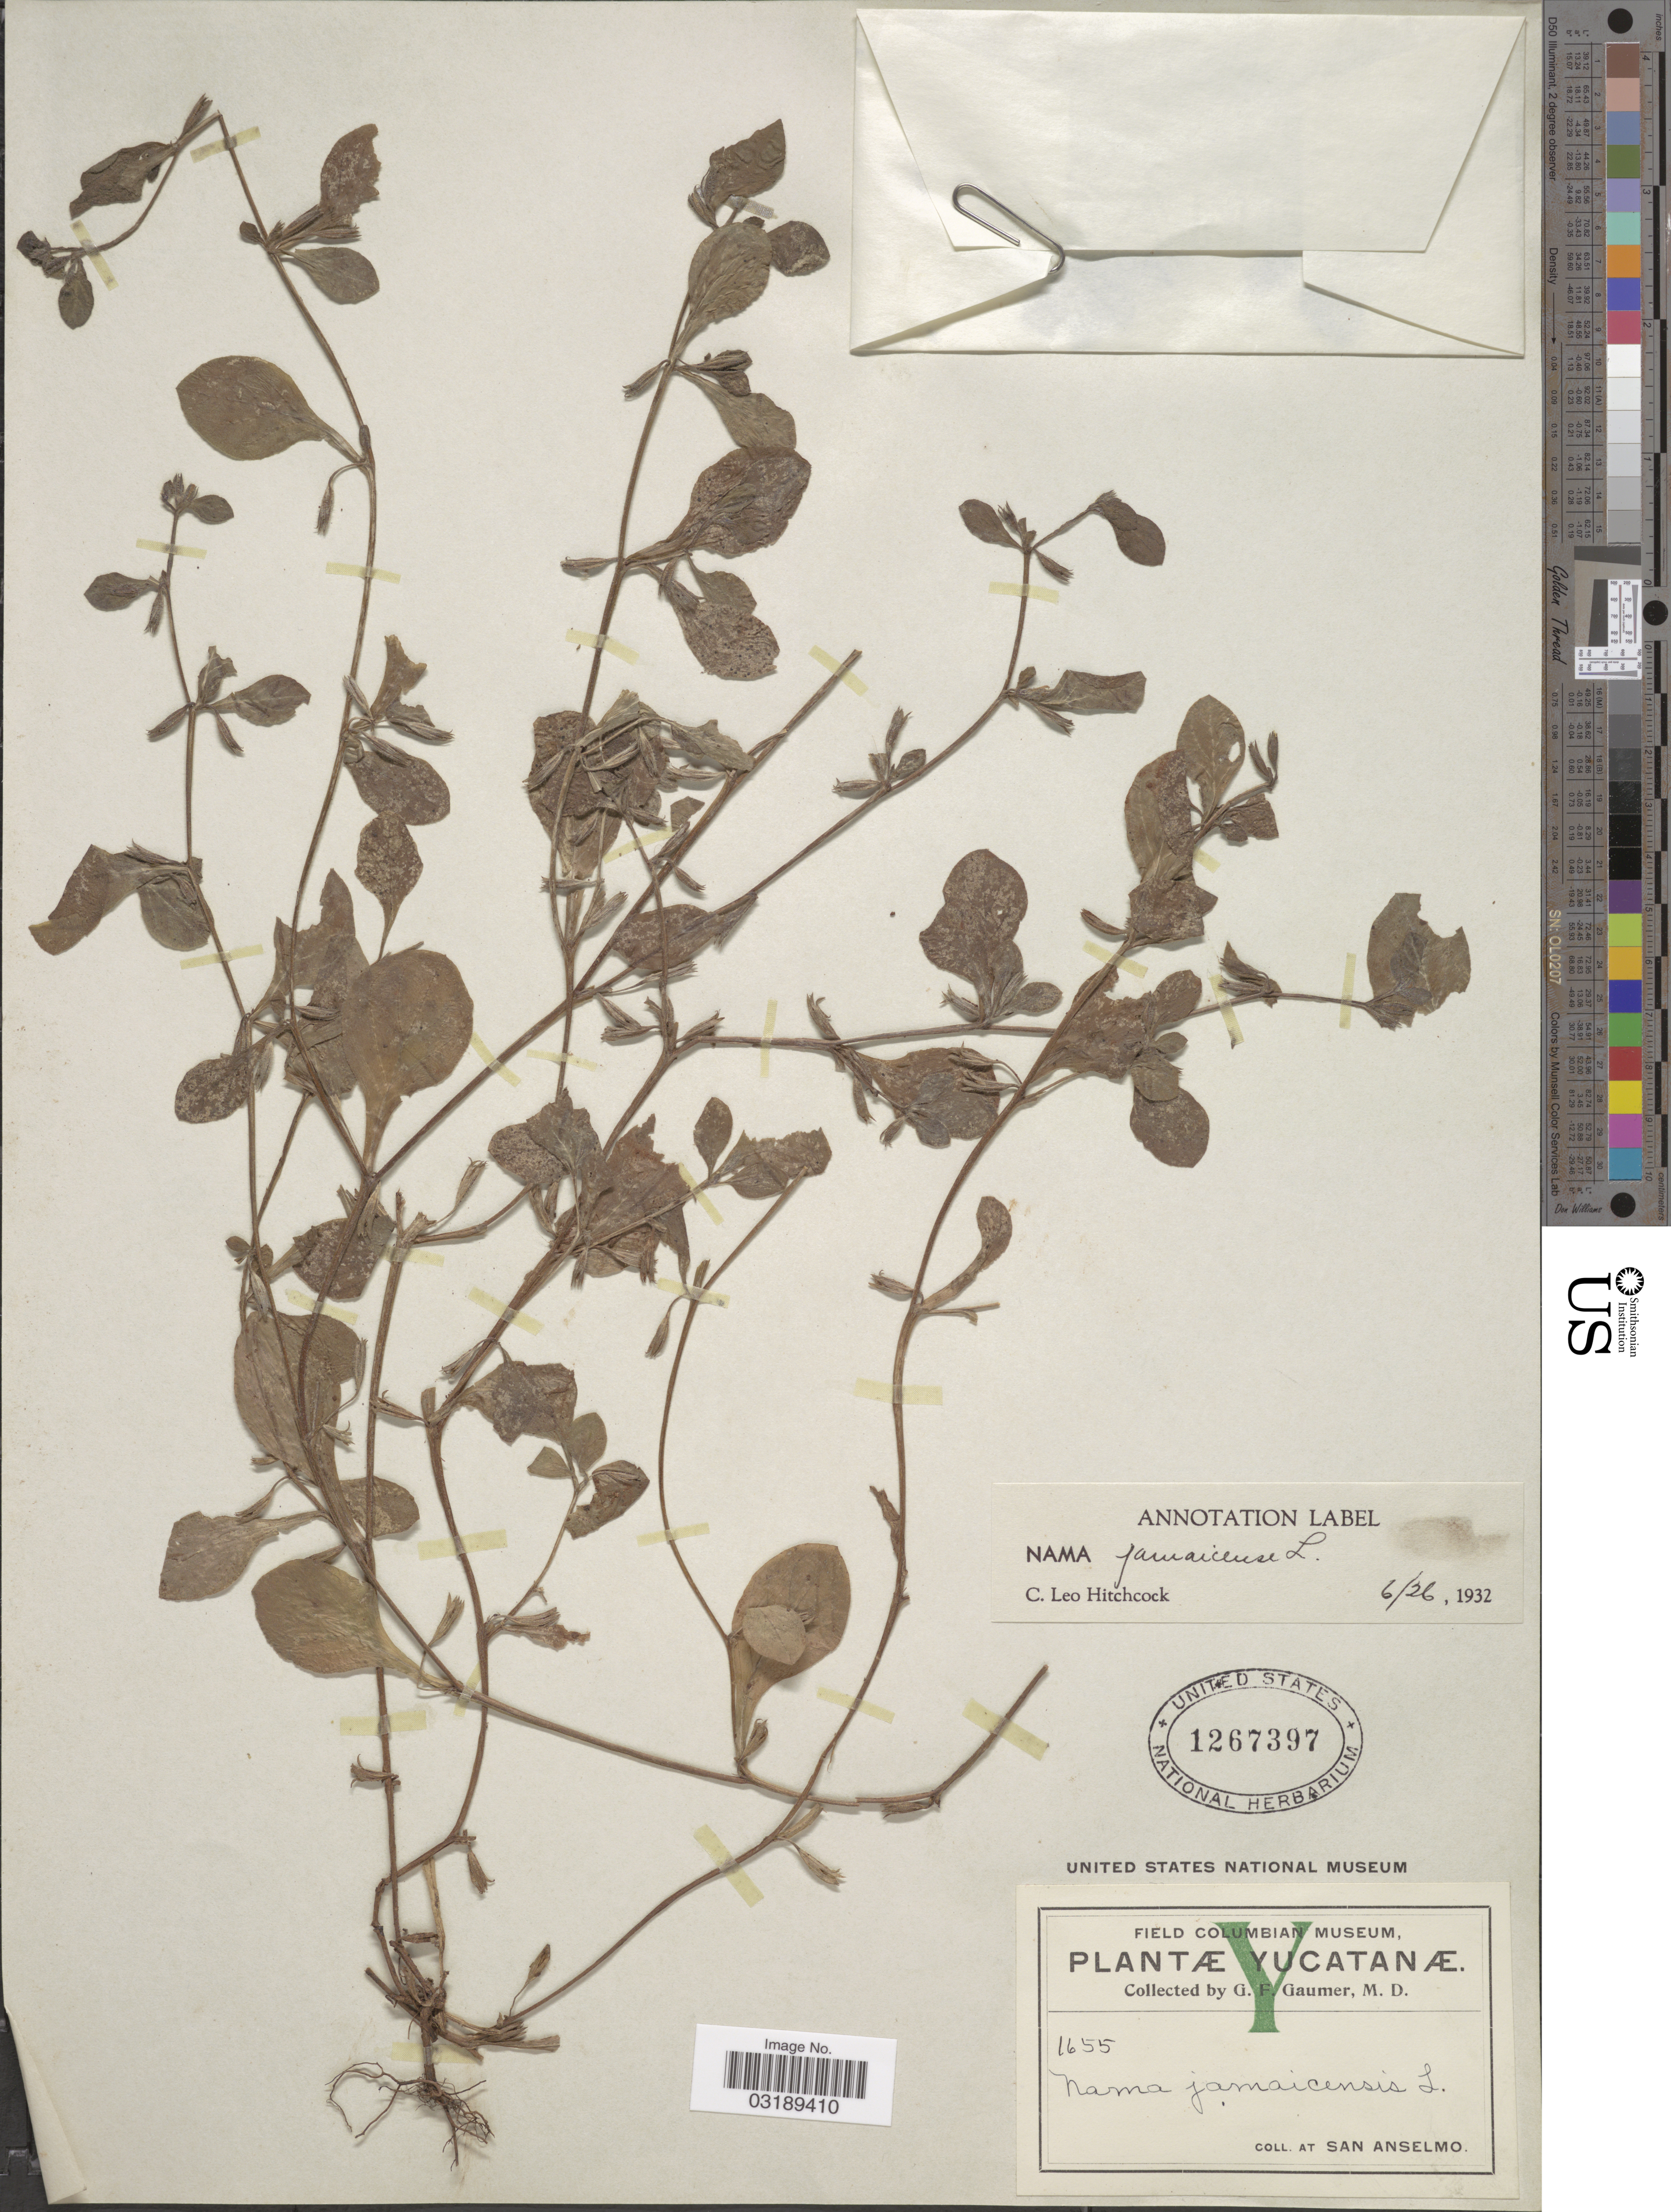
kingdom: Plantae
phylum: Tracheophyta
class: Magnoliopsida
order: Boraginales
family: Namaceae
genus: Nama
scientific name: Nama jamaicensis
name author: L.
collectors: G. F. Gaumer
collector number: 1655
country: Mexico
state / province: Yucatán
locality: At San Anselmo.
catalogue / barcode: US 1267397